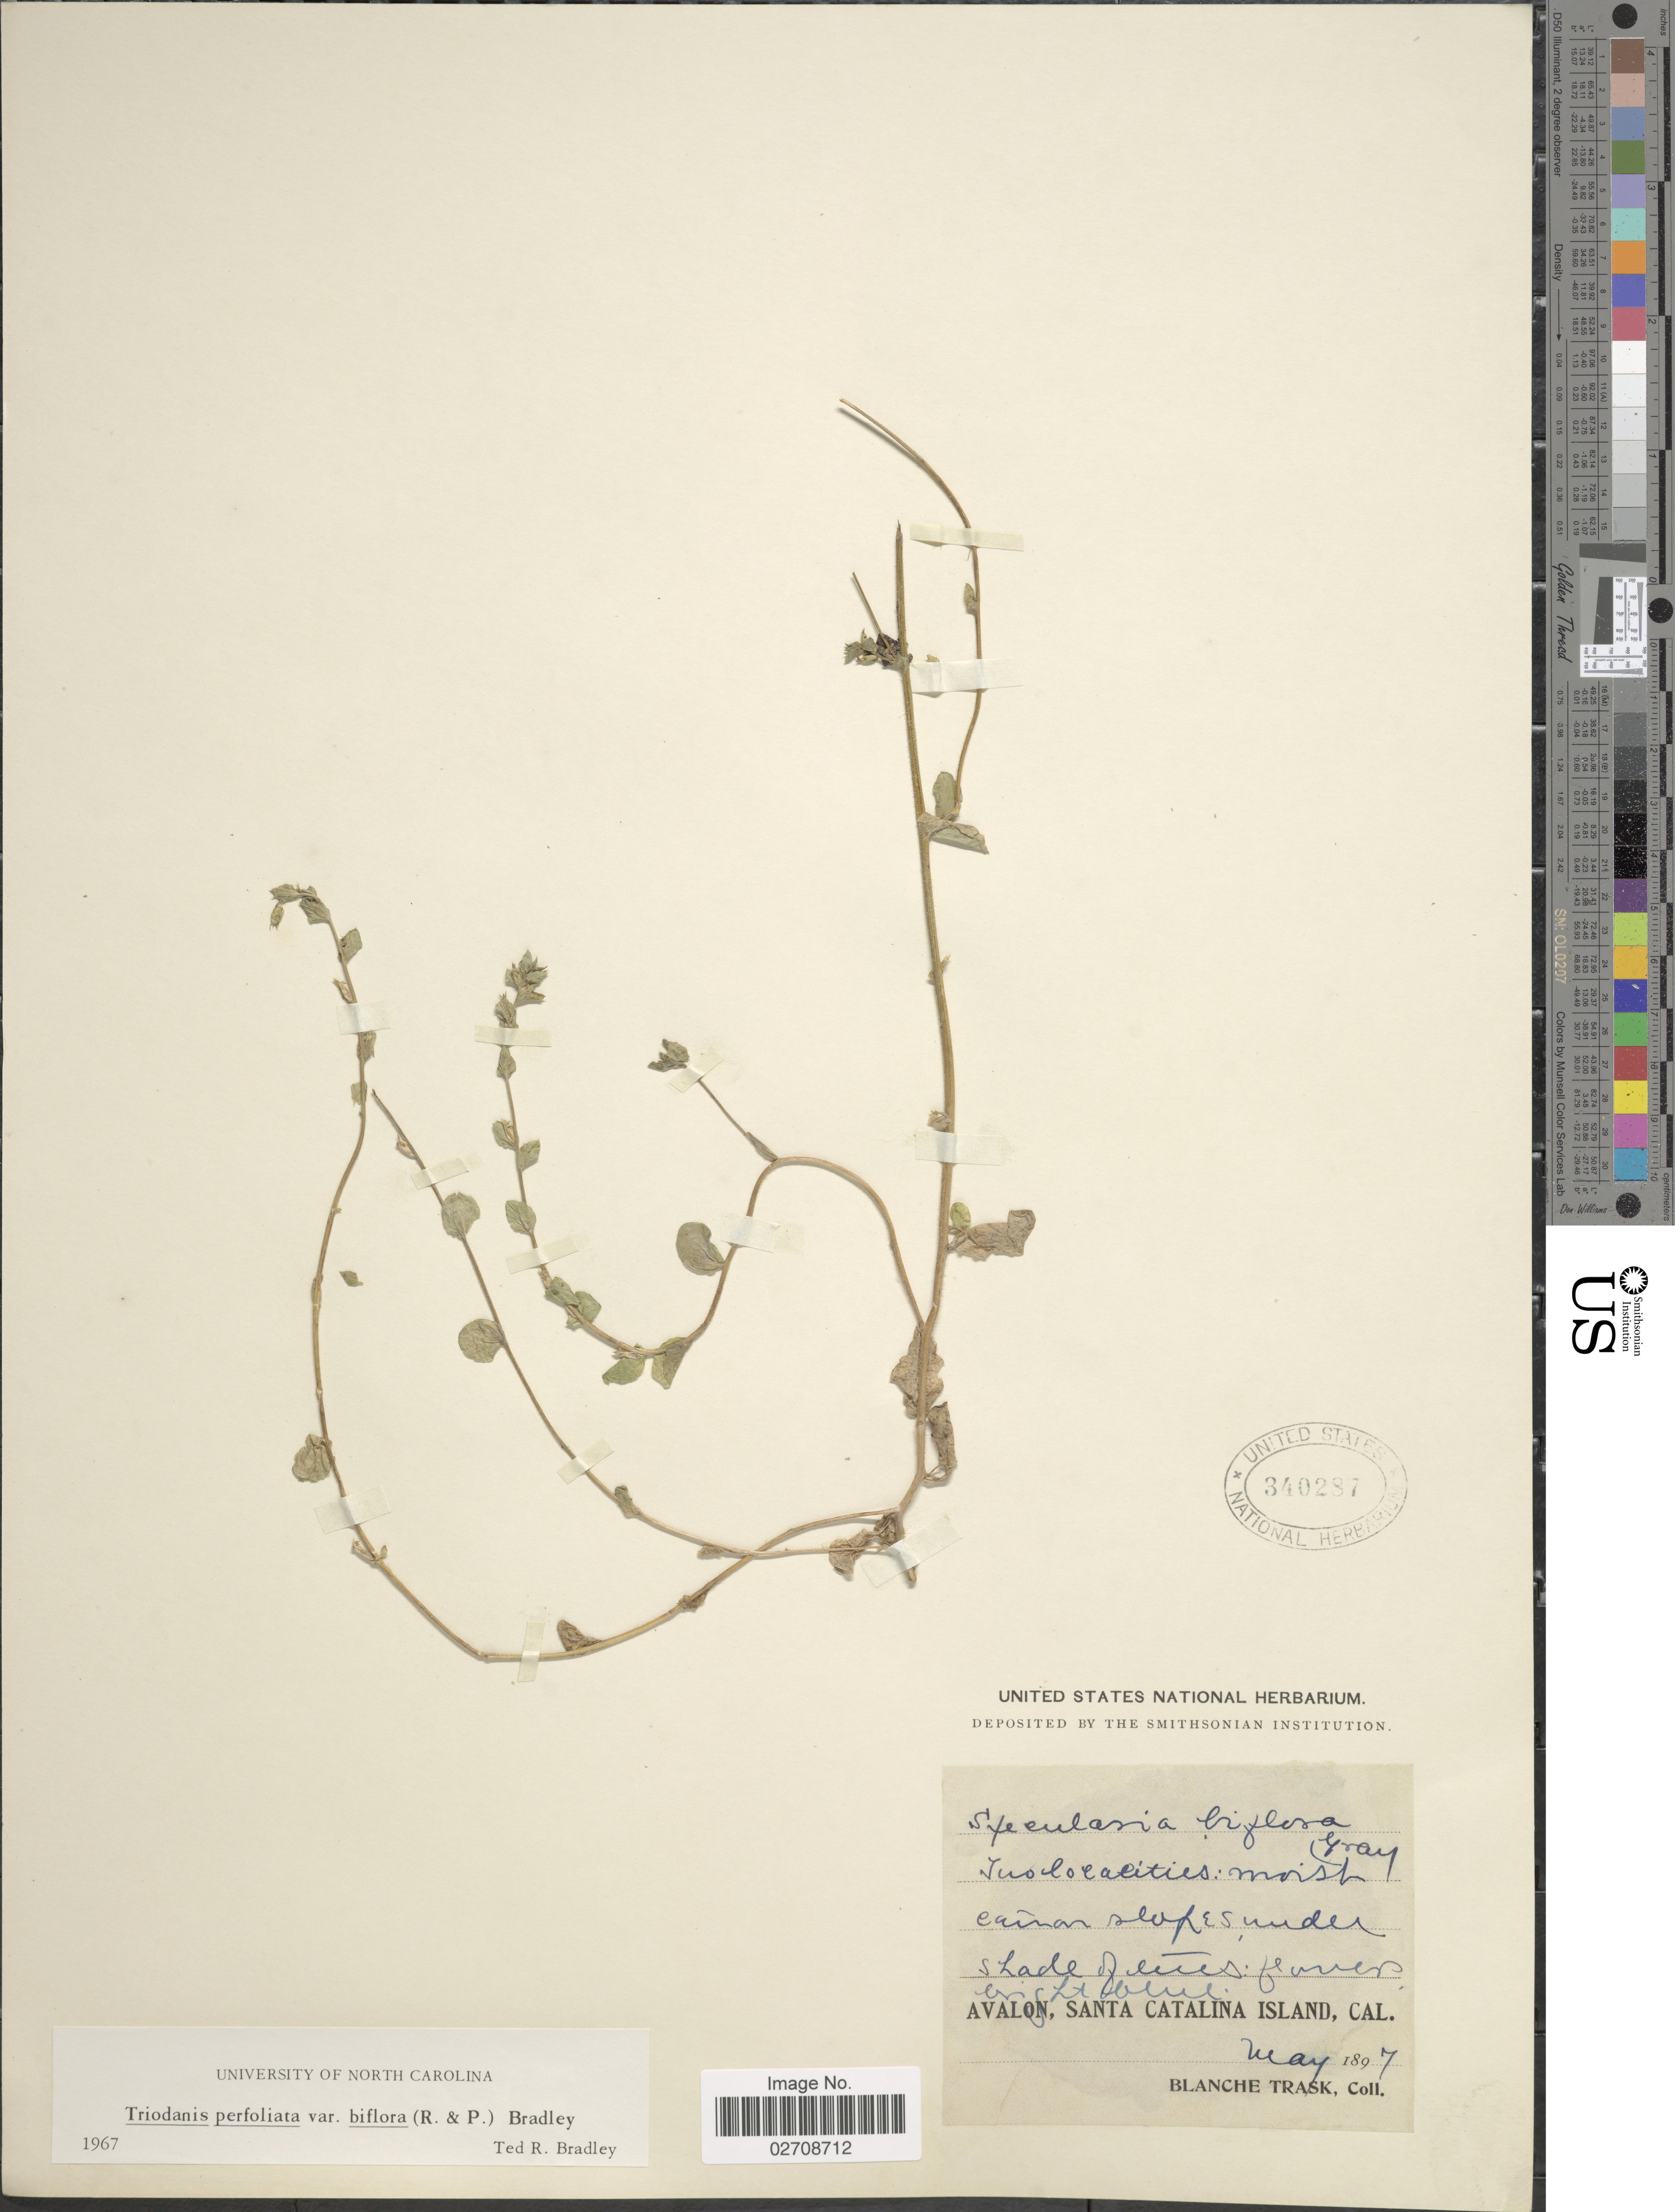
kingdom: Plantae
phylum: Tracheophyta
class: Magnoliopsida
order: Asterales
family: Campanulaceae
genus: Triodanis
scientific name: Triodanis biflora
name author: (Ruiz & Pav.) Greene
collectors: B. Trask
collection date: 1897-05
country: United States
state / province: California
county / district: Los Angeles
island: Santa Catalina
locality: Avalon, Santa Catalina Island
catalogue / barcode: US 340287